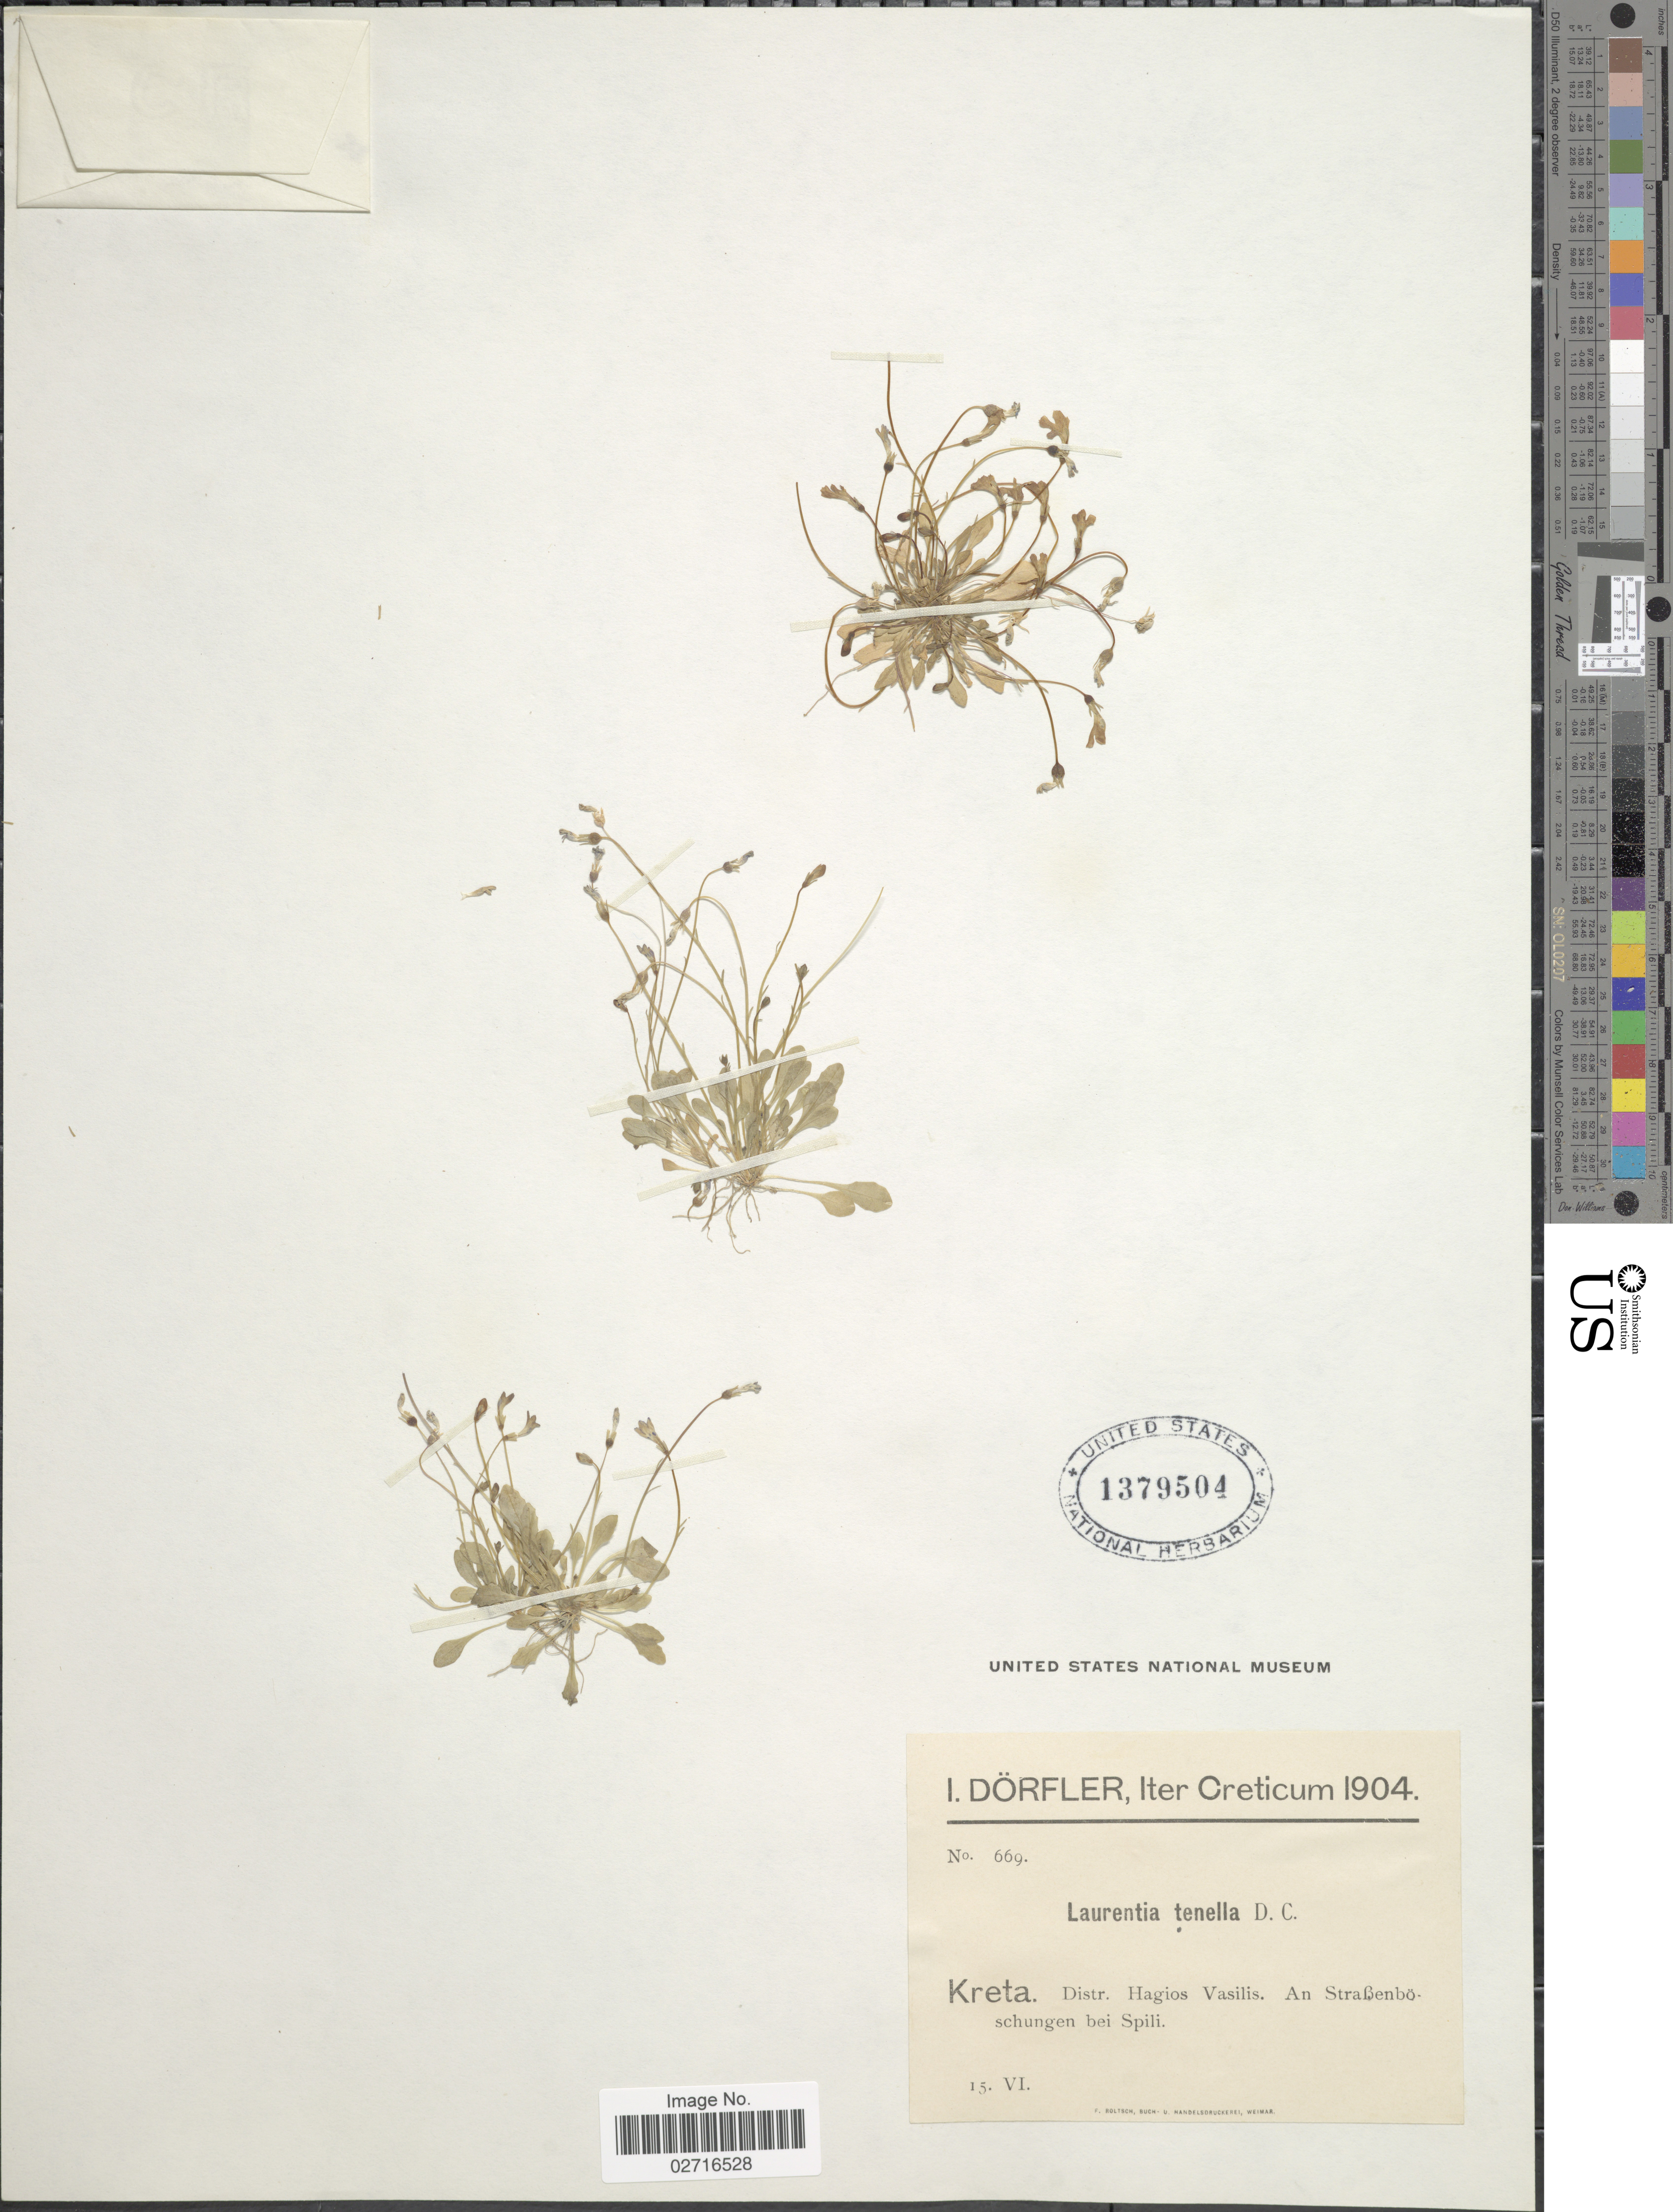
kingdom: Plantae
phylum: Tracheophyta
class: Magnoliopsida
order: Asterales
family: Campanulaceae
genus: Laurentia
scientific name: Laurentia tenella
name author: A. DC.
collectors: I. Dörfler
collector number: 669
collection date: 1904-06-15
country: Greece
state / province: Crete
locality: Iter Creticum, Kreta, Distr. Hagios Vasilis, An Straßenboschungen bei Spili.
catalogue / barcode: US 1379504